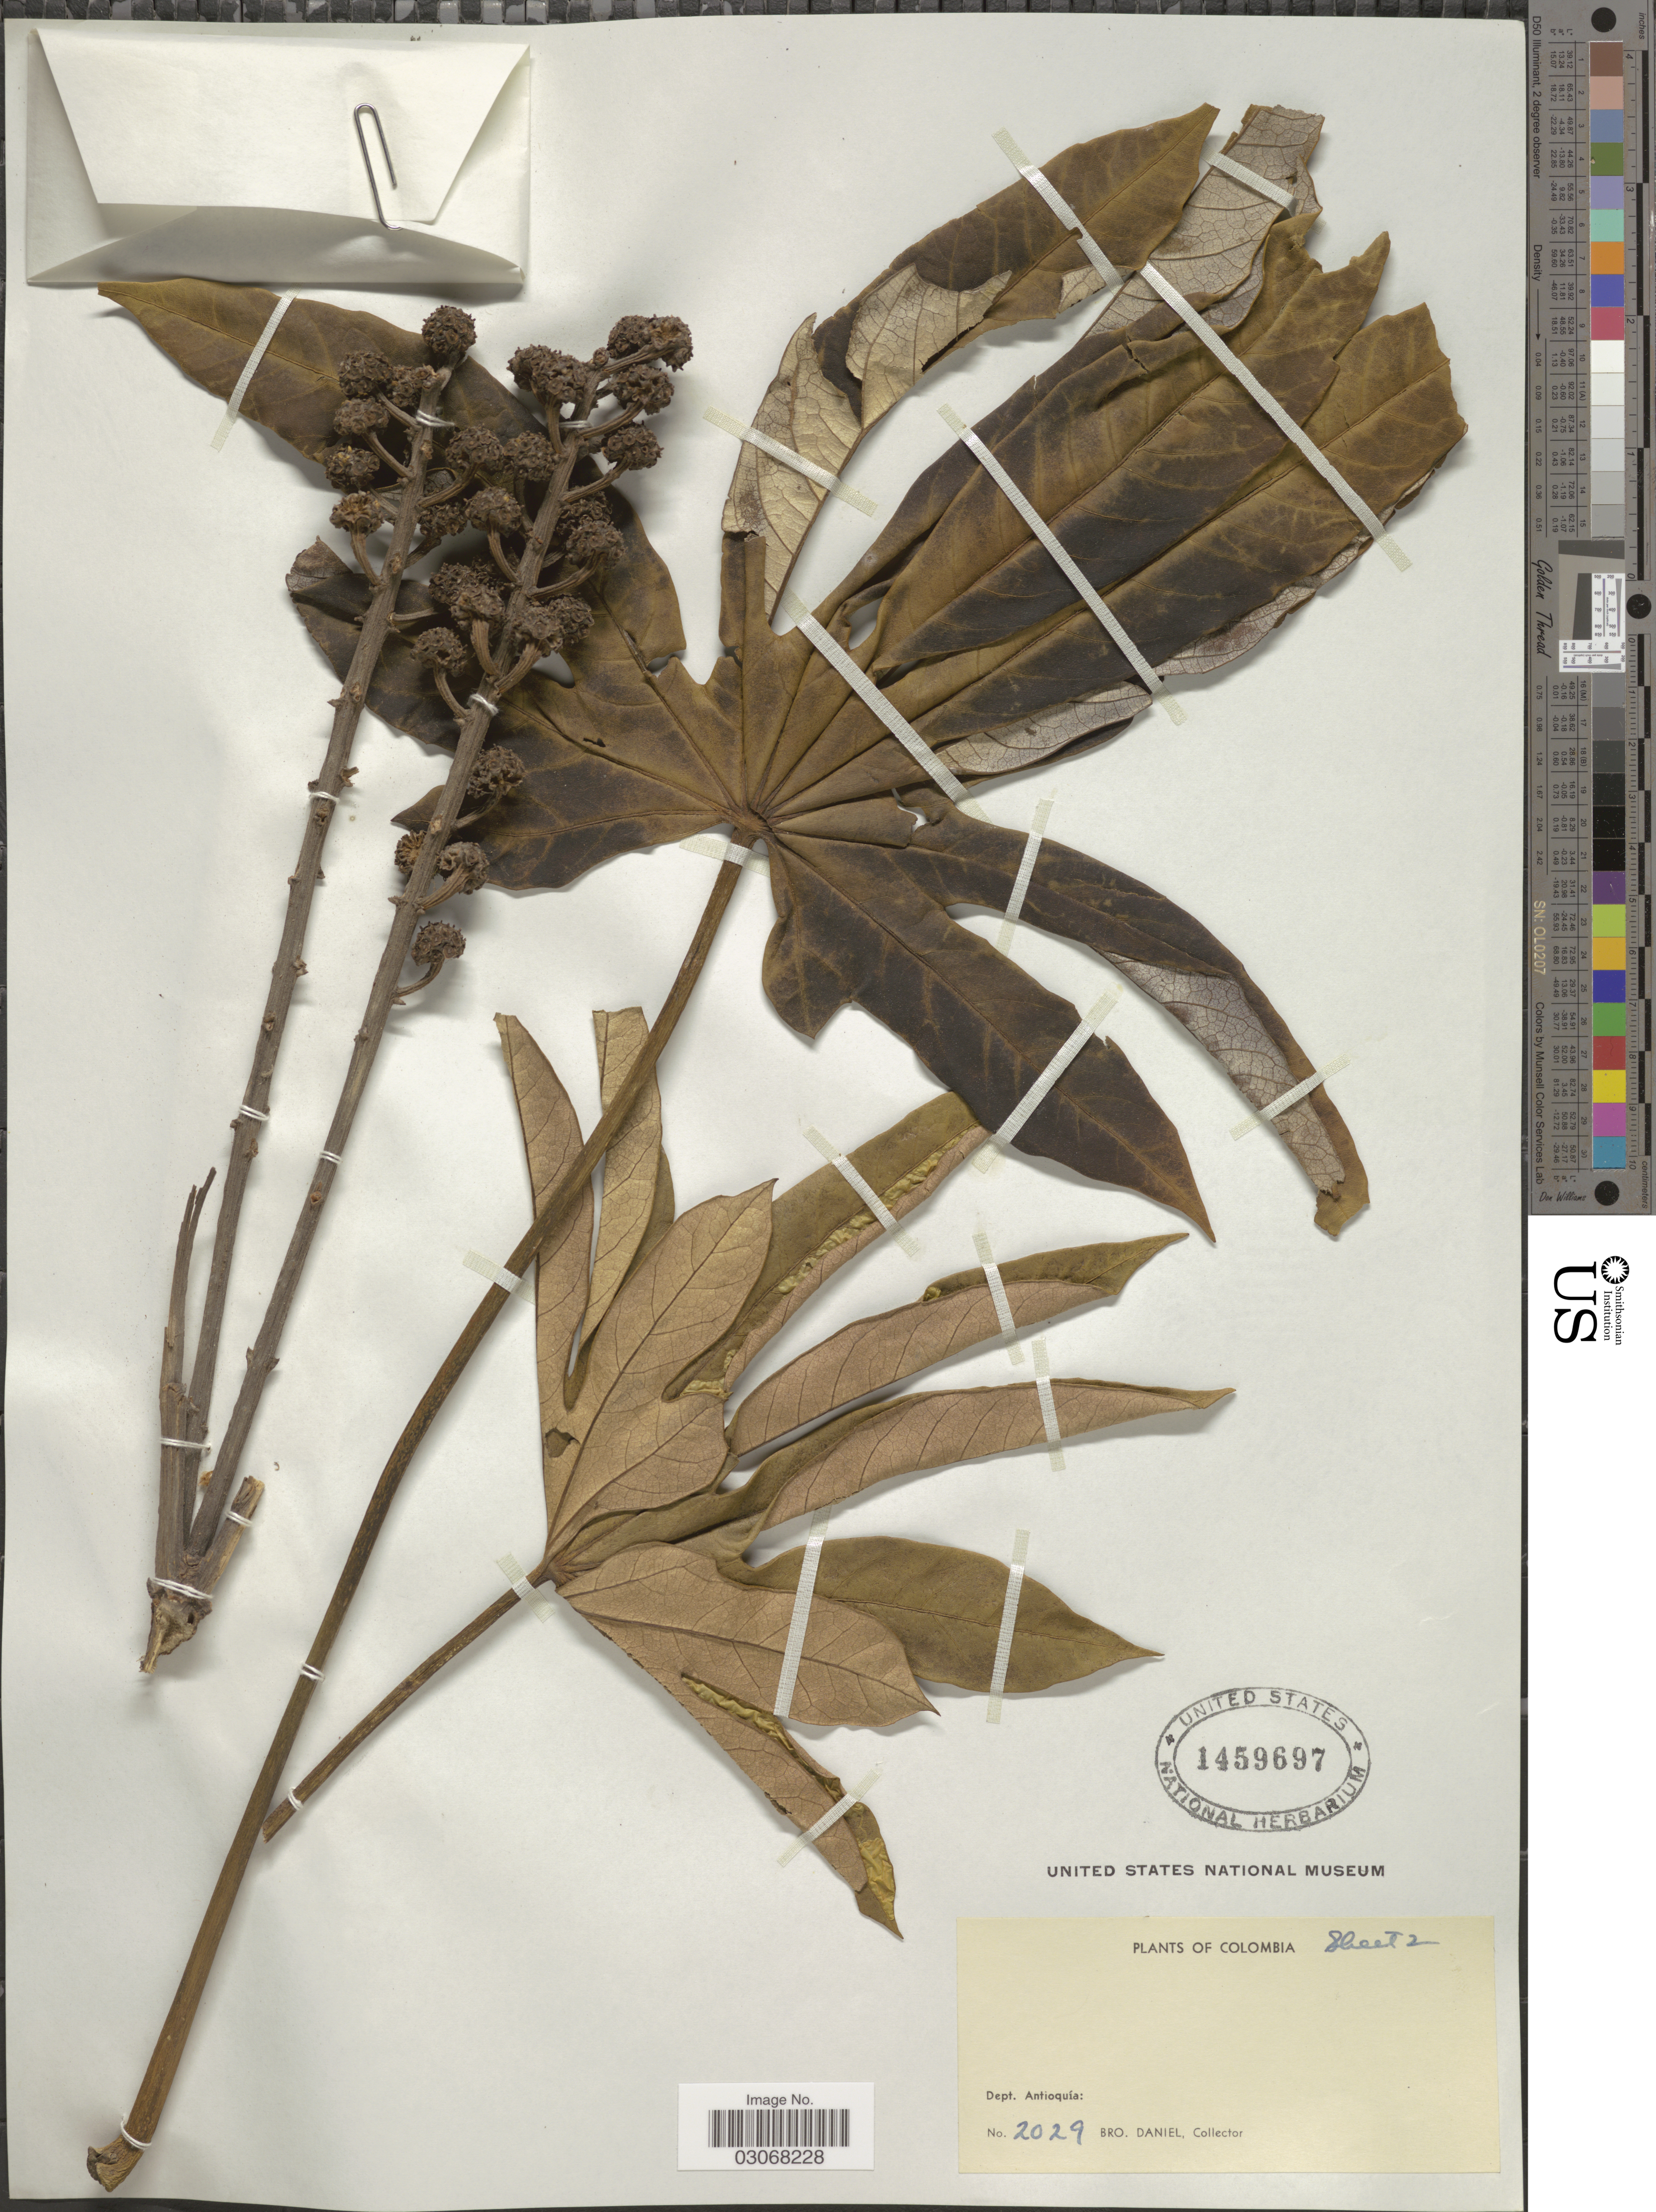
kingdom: Plantae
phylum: Tracheophyta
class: Magnoliopsida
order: Apiales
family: Araliaceae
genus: Oreopanax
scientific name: Oreopanax sp.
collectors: Bro. Daniel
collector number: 2029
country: Colombia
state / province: Antioquia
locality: Dept. Antioquía.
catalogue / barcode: US 1459697